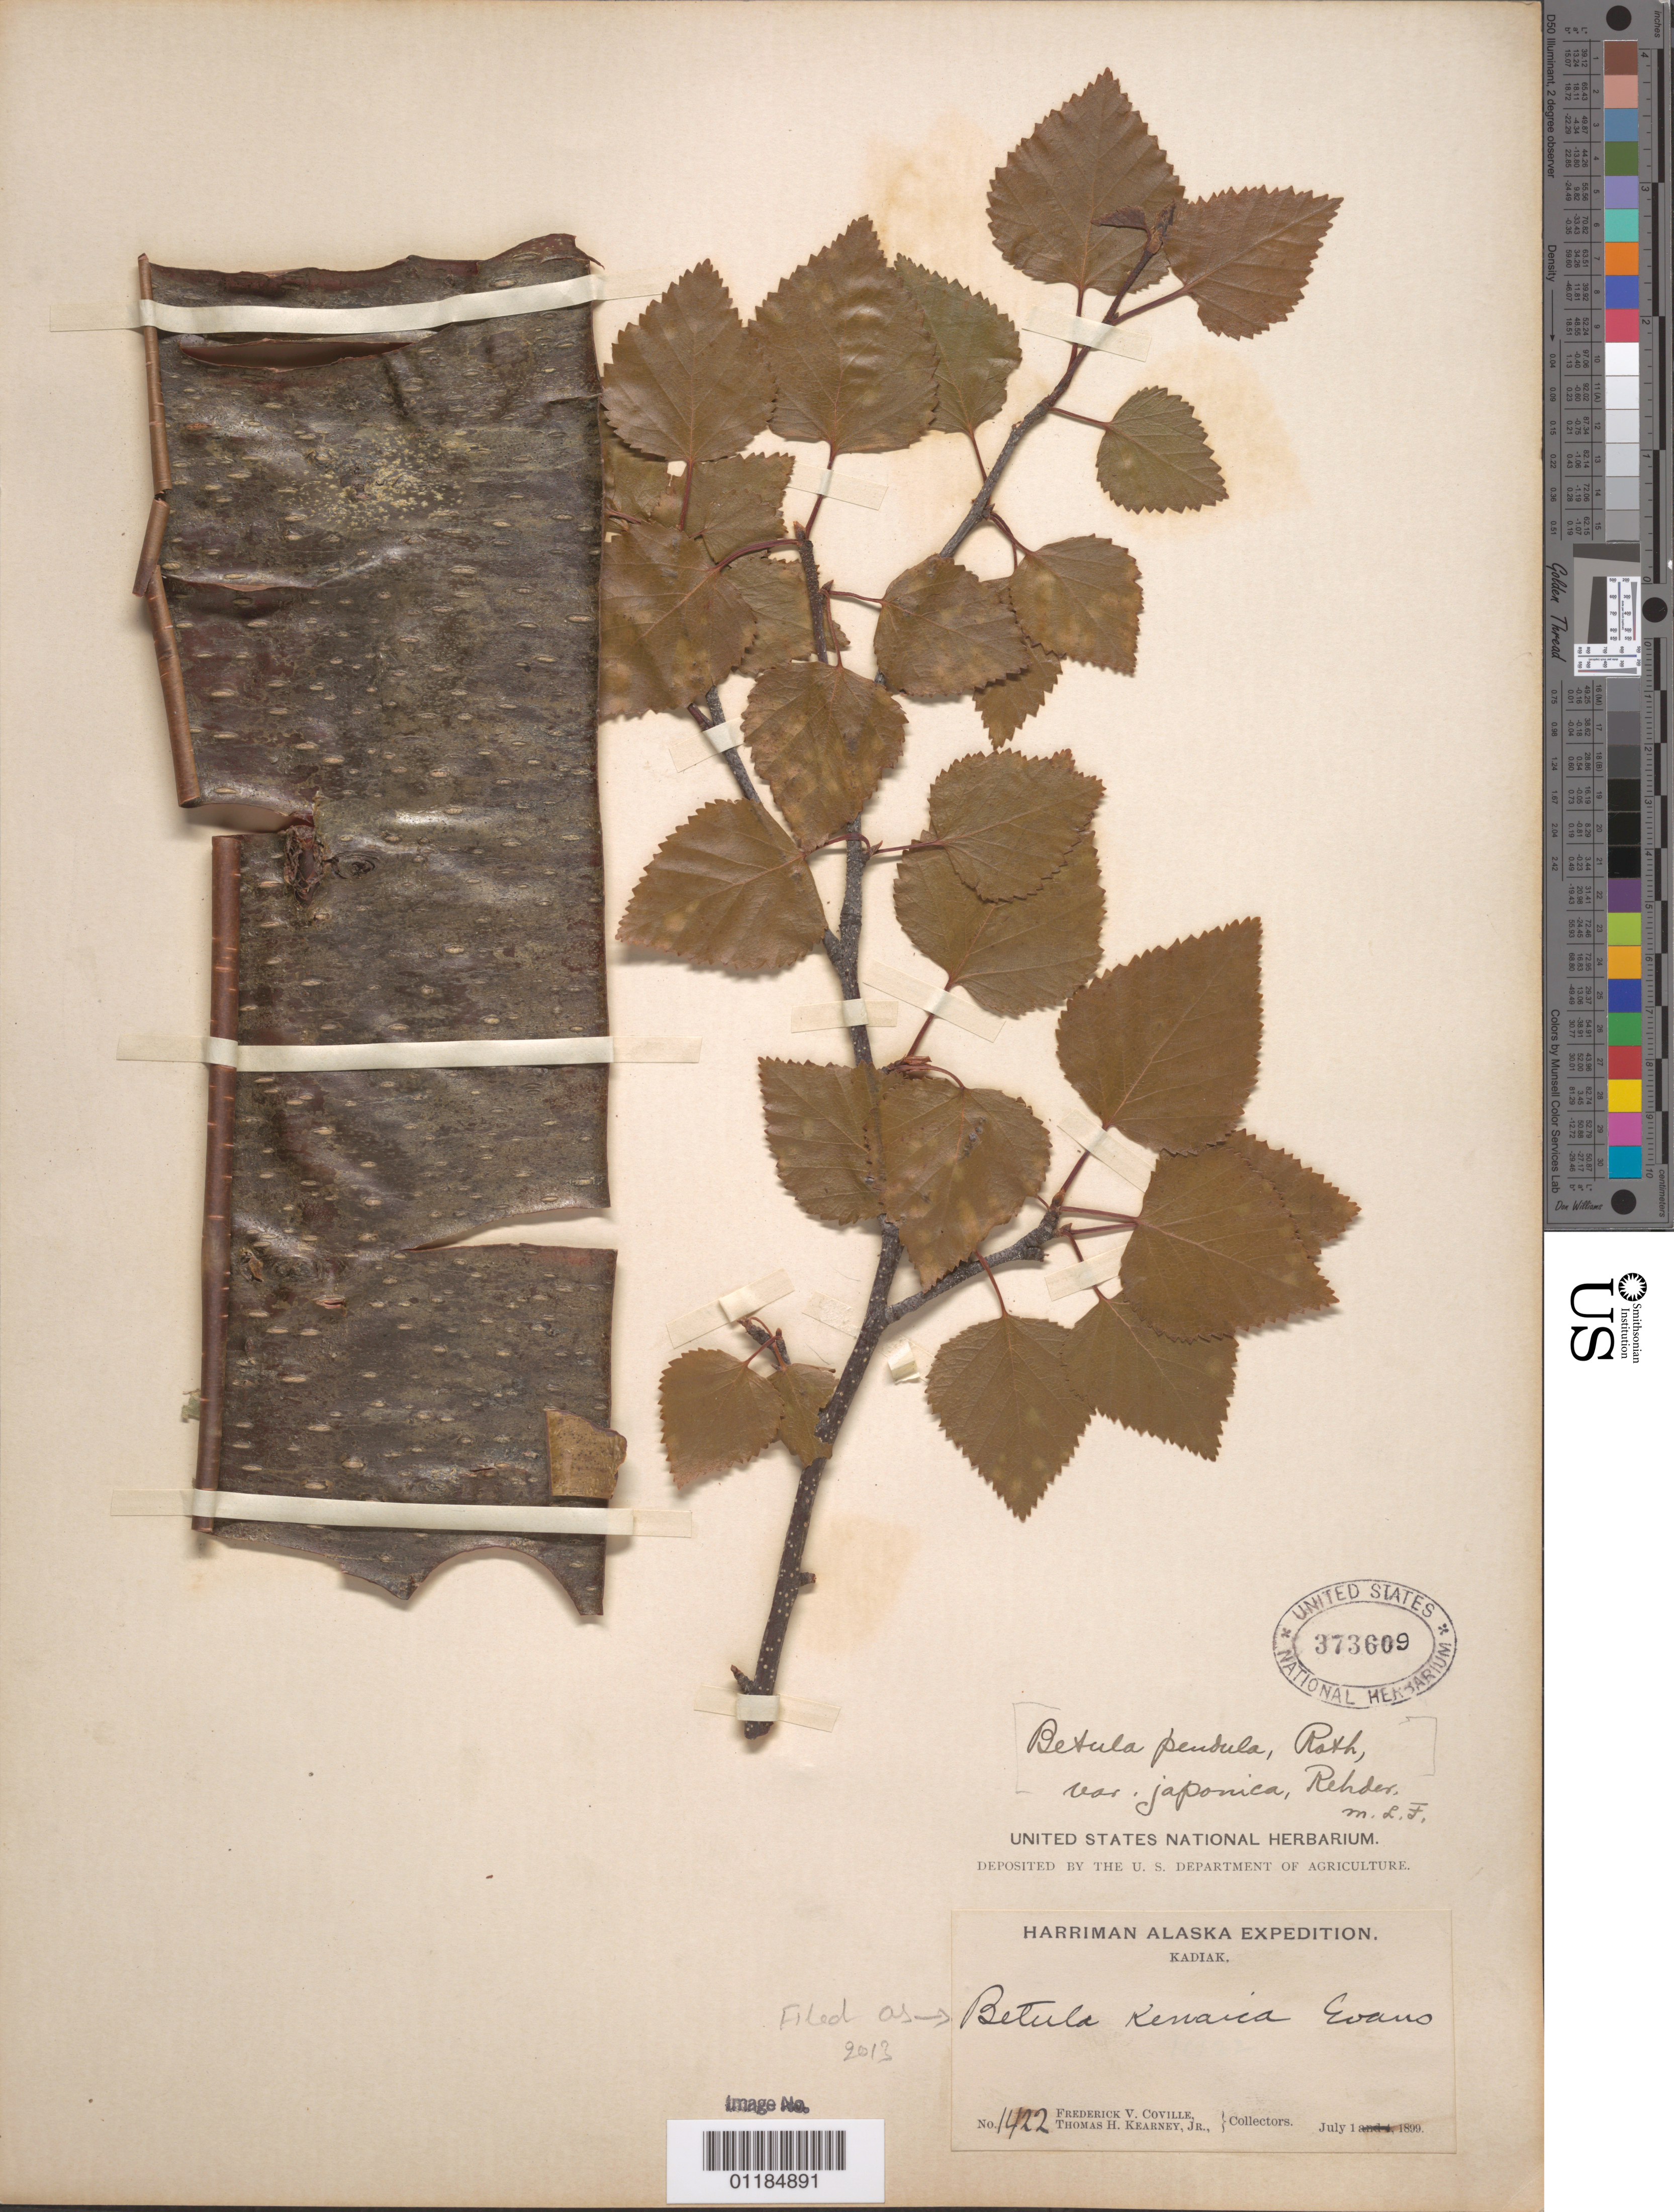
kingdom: Plantae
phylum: Tracheophyta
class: Magnoliopsida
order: Fagales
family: Betulaceae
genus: Betula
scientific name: Betula kenaica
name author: W.H. Evans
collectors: F. V. Coville & T. H. Kearney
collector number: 1422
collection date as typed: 01 Jul 1899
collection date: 1899-07-01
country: United States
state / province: Alaska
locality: Kadiak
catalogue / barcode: US 373609